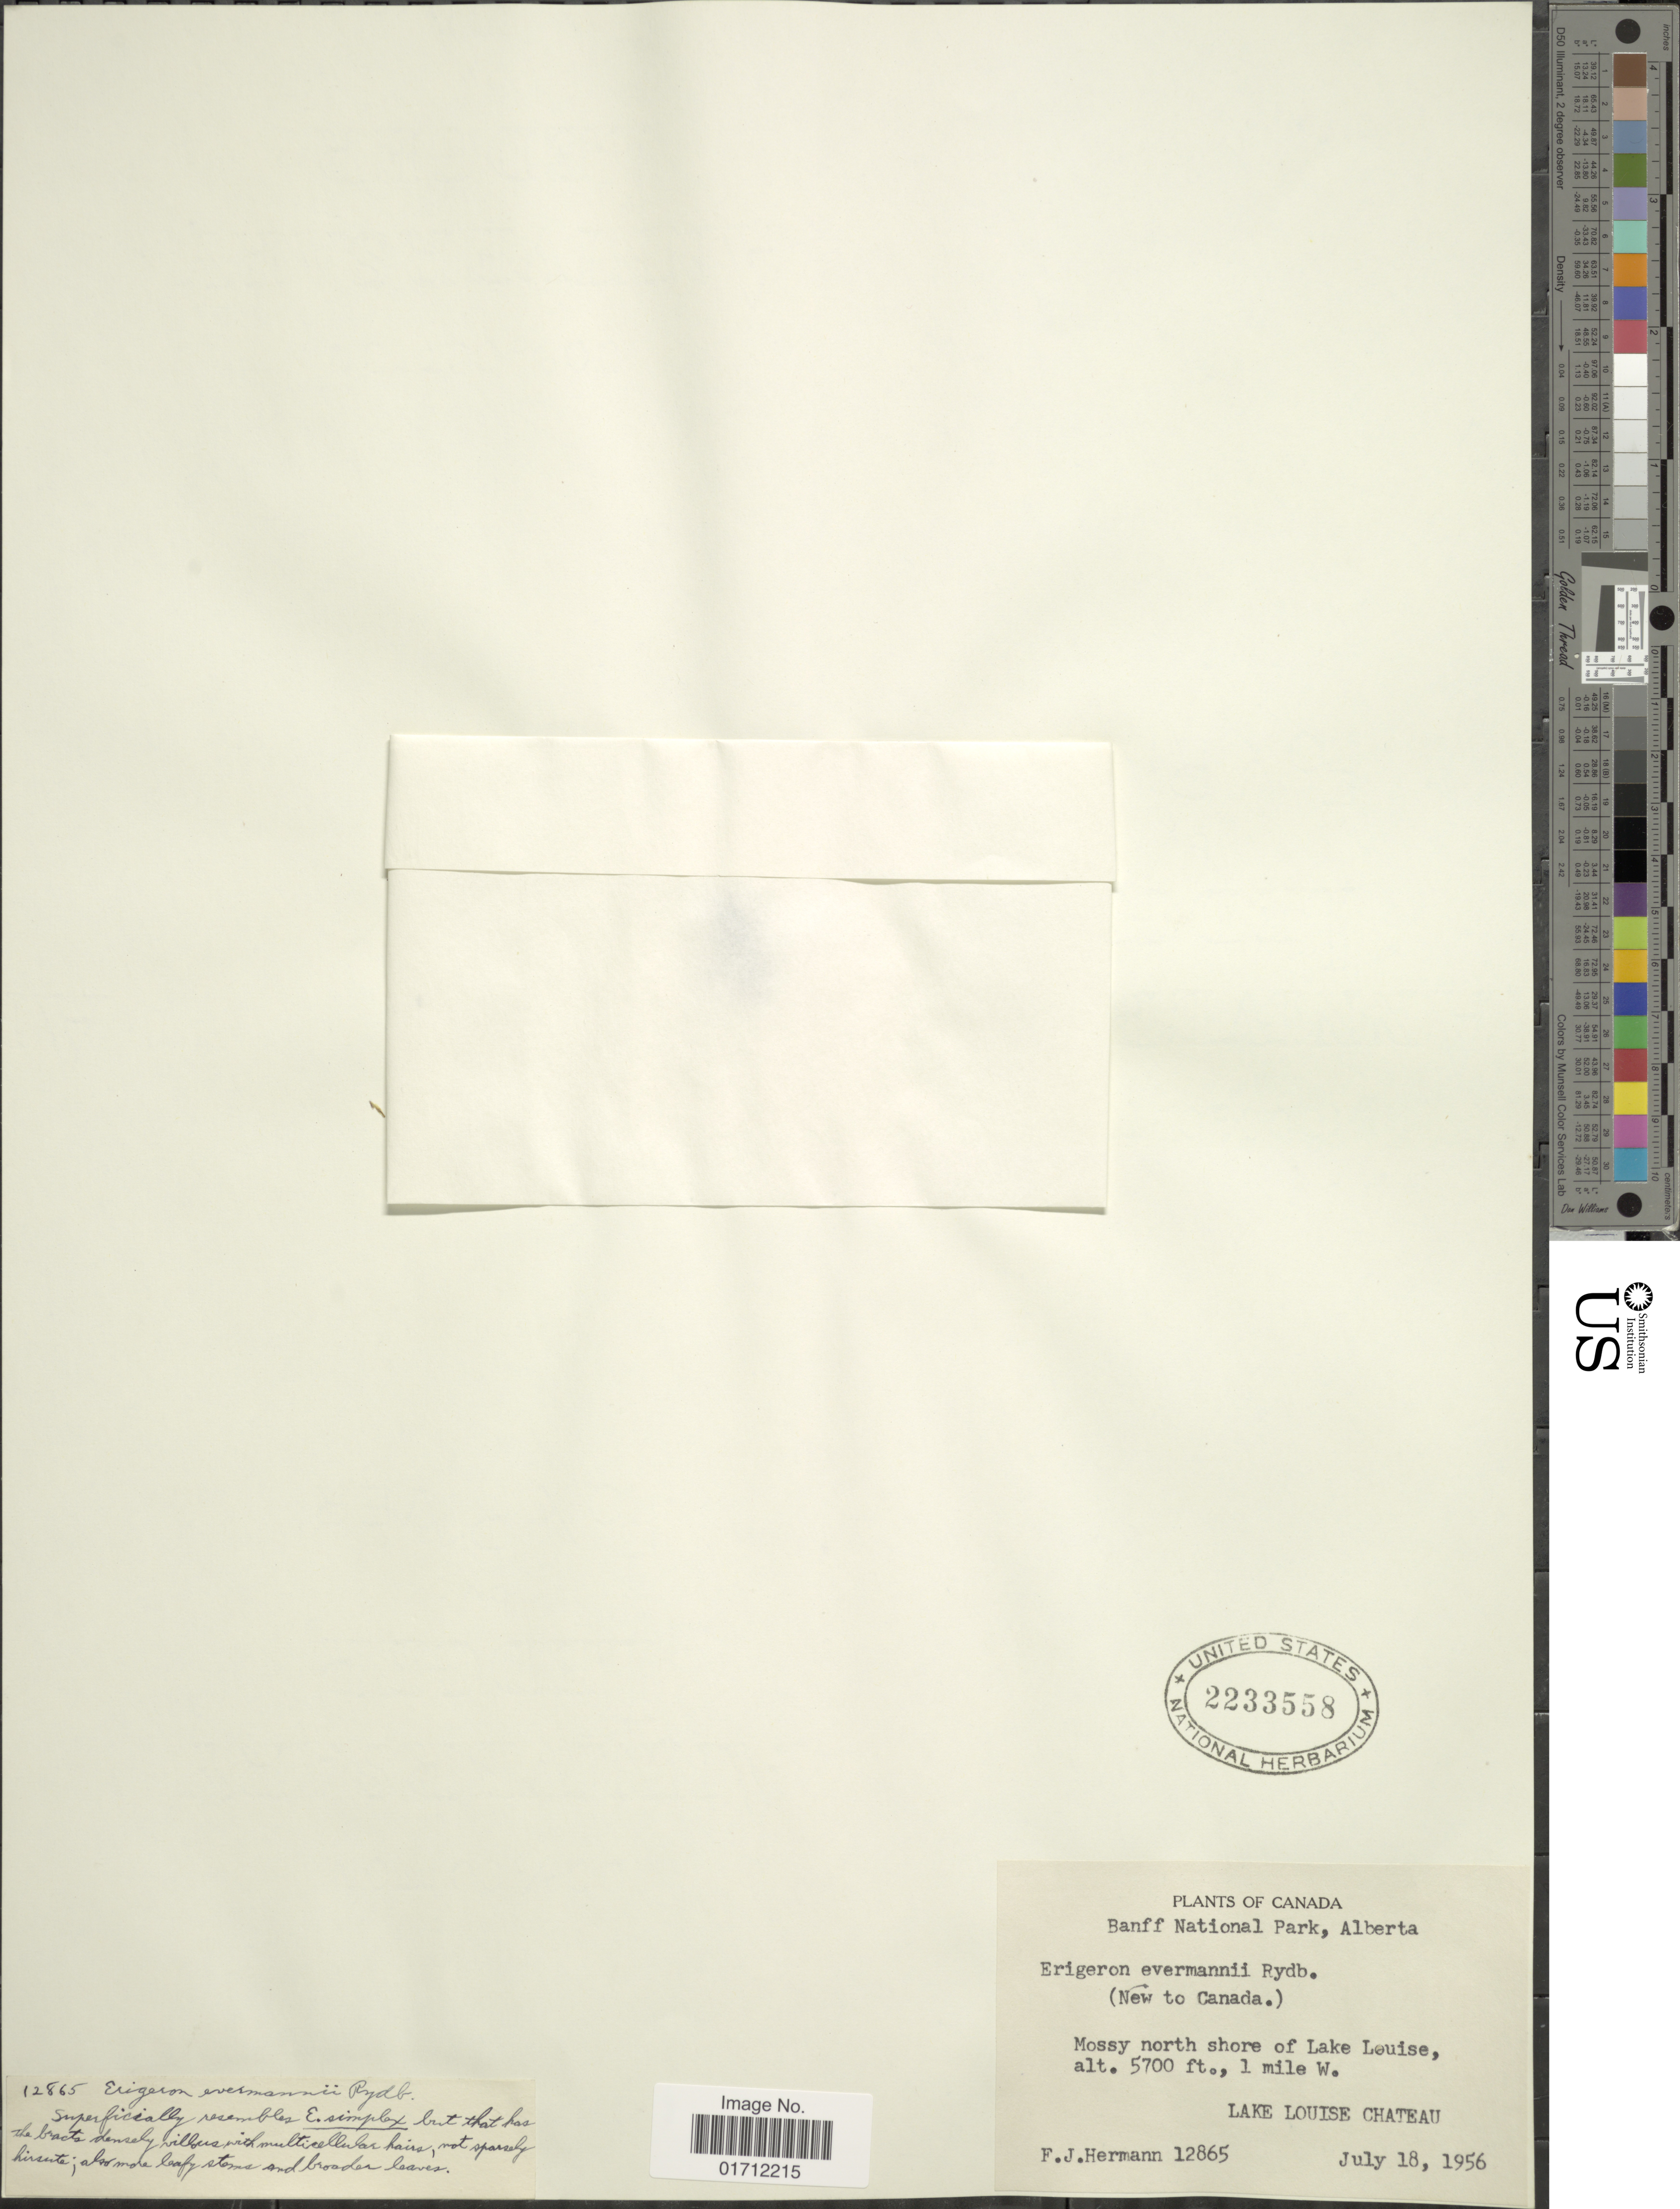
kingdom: Plantae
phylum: Tracheophyta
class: Magnoliopsida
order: Asterales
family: Asteraceae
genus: Erigeron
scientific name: Erigeron evermannii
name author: Rydb.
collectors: F. Herman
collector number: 12865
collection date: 1956-07-18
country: Canada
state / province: Alberta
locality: Banff National park, Mossy North shore of Lake Louise, 1 mile W, Lake Louise Chateau.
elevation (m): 1737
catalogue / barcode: US 2233558